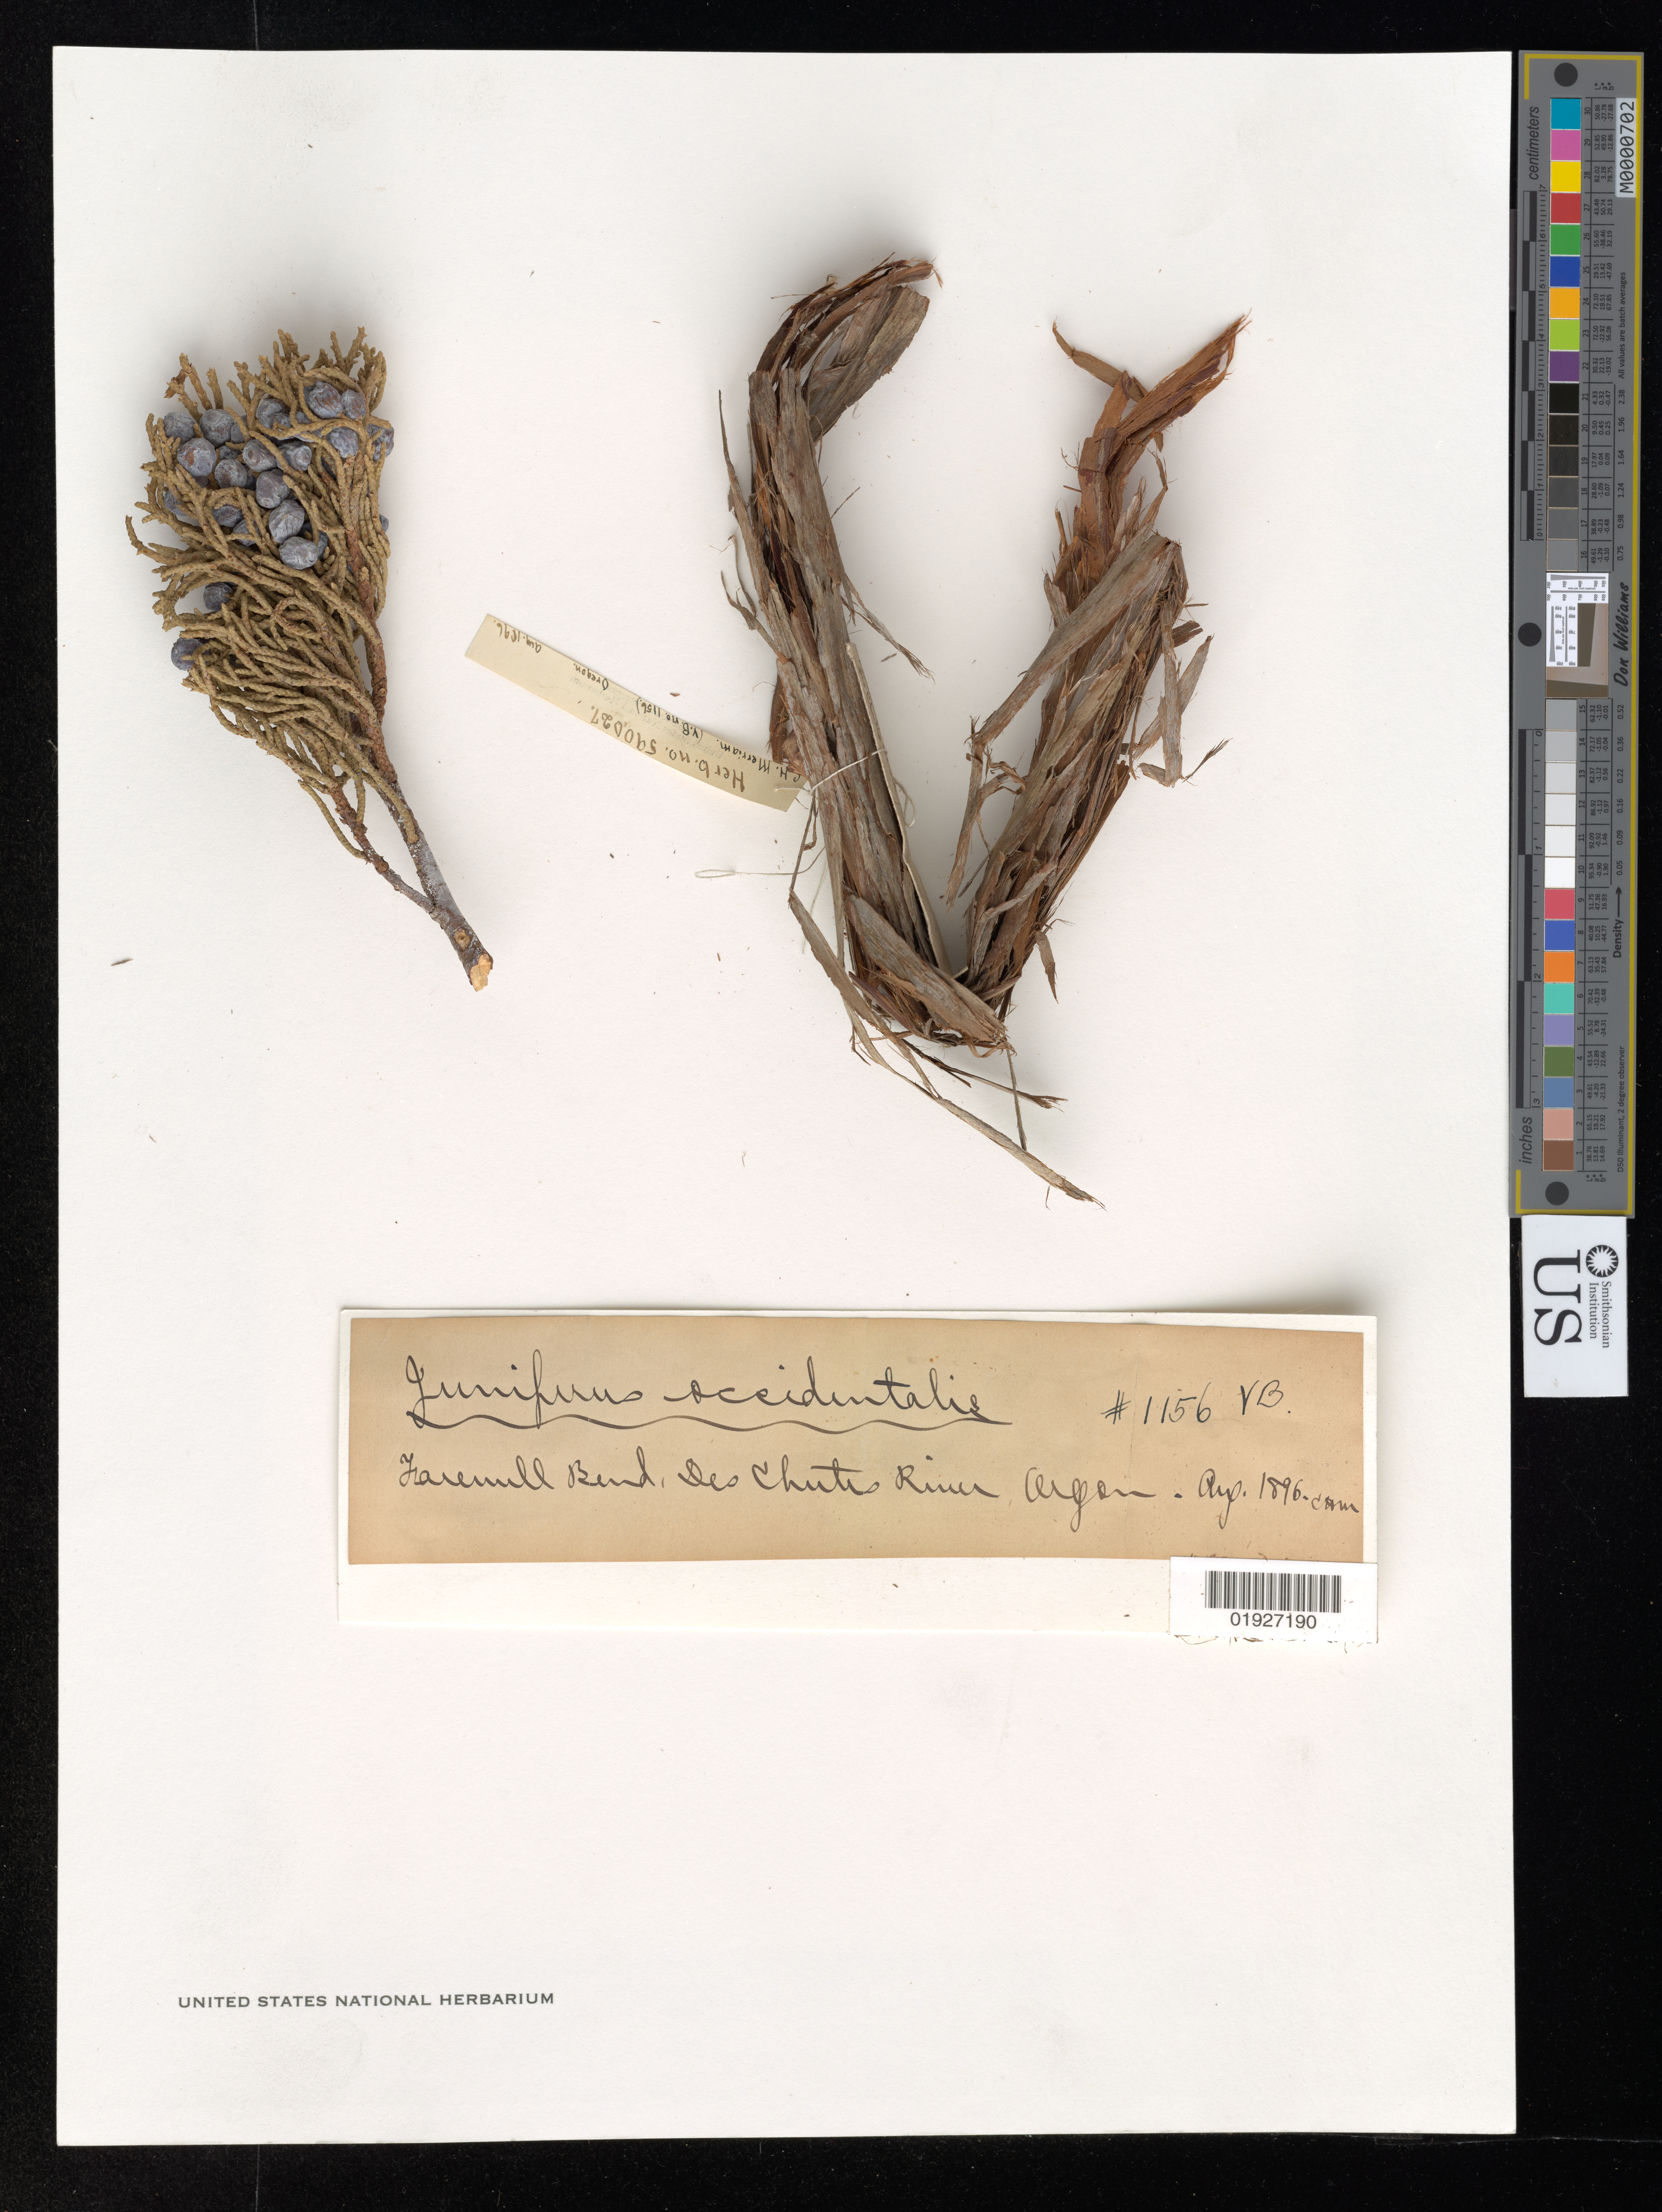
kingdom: Plantae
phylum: Tracheophyta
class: Pinopsida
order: Pinales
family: Cupressaceae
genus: Juniperus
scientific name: Juniperus occidentalis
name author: Hook.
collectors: C. Merriam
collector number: VB 1156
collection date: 1896-08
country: United States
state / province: Oregon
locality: Farewell Bend, Deschutes River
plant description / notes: Herb. no. 590027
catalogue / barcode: US 590027